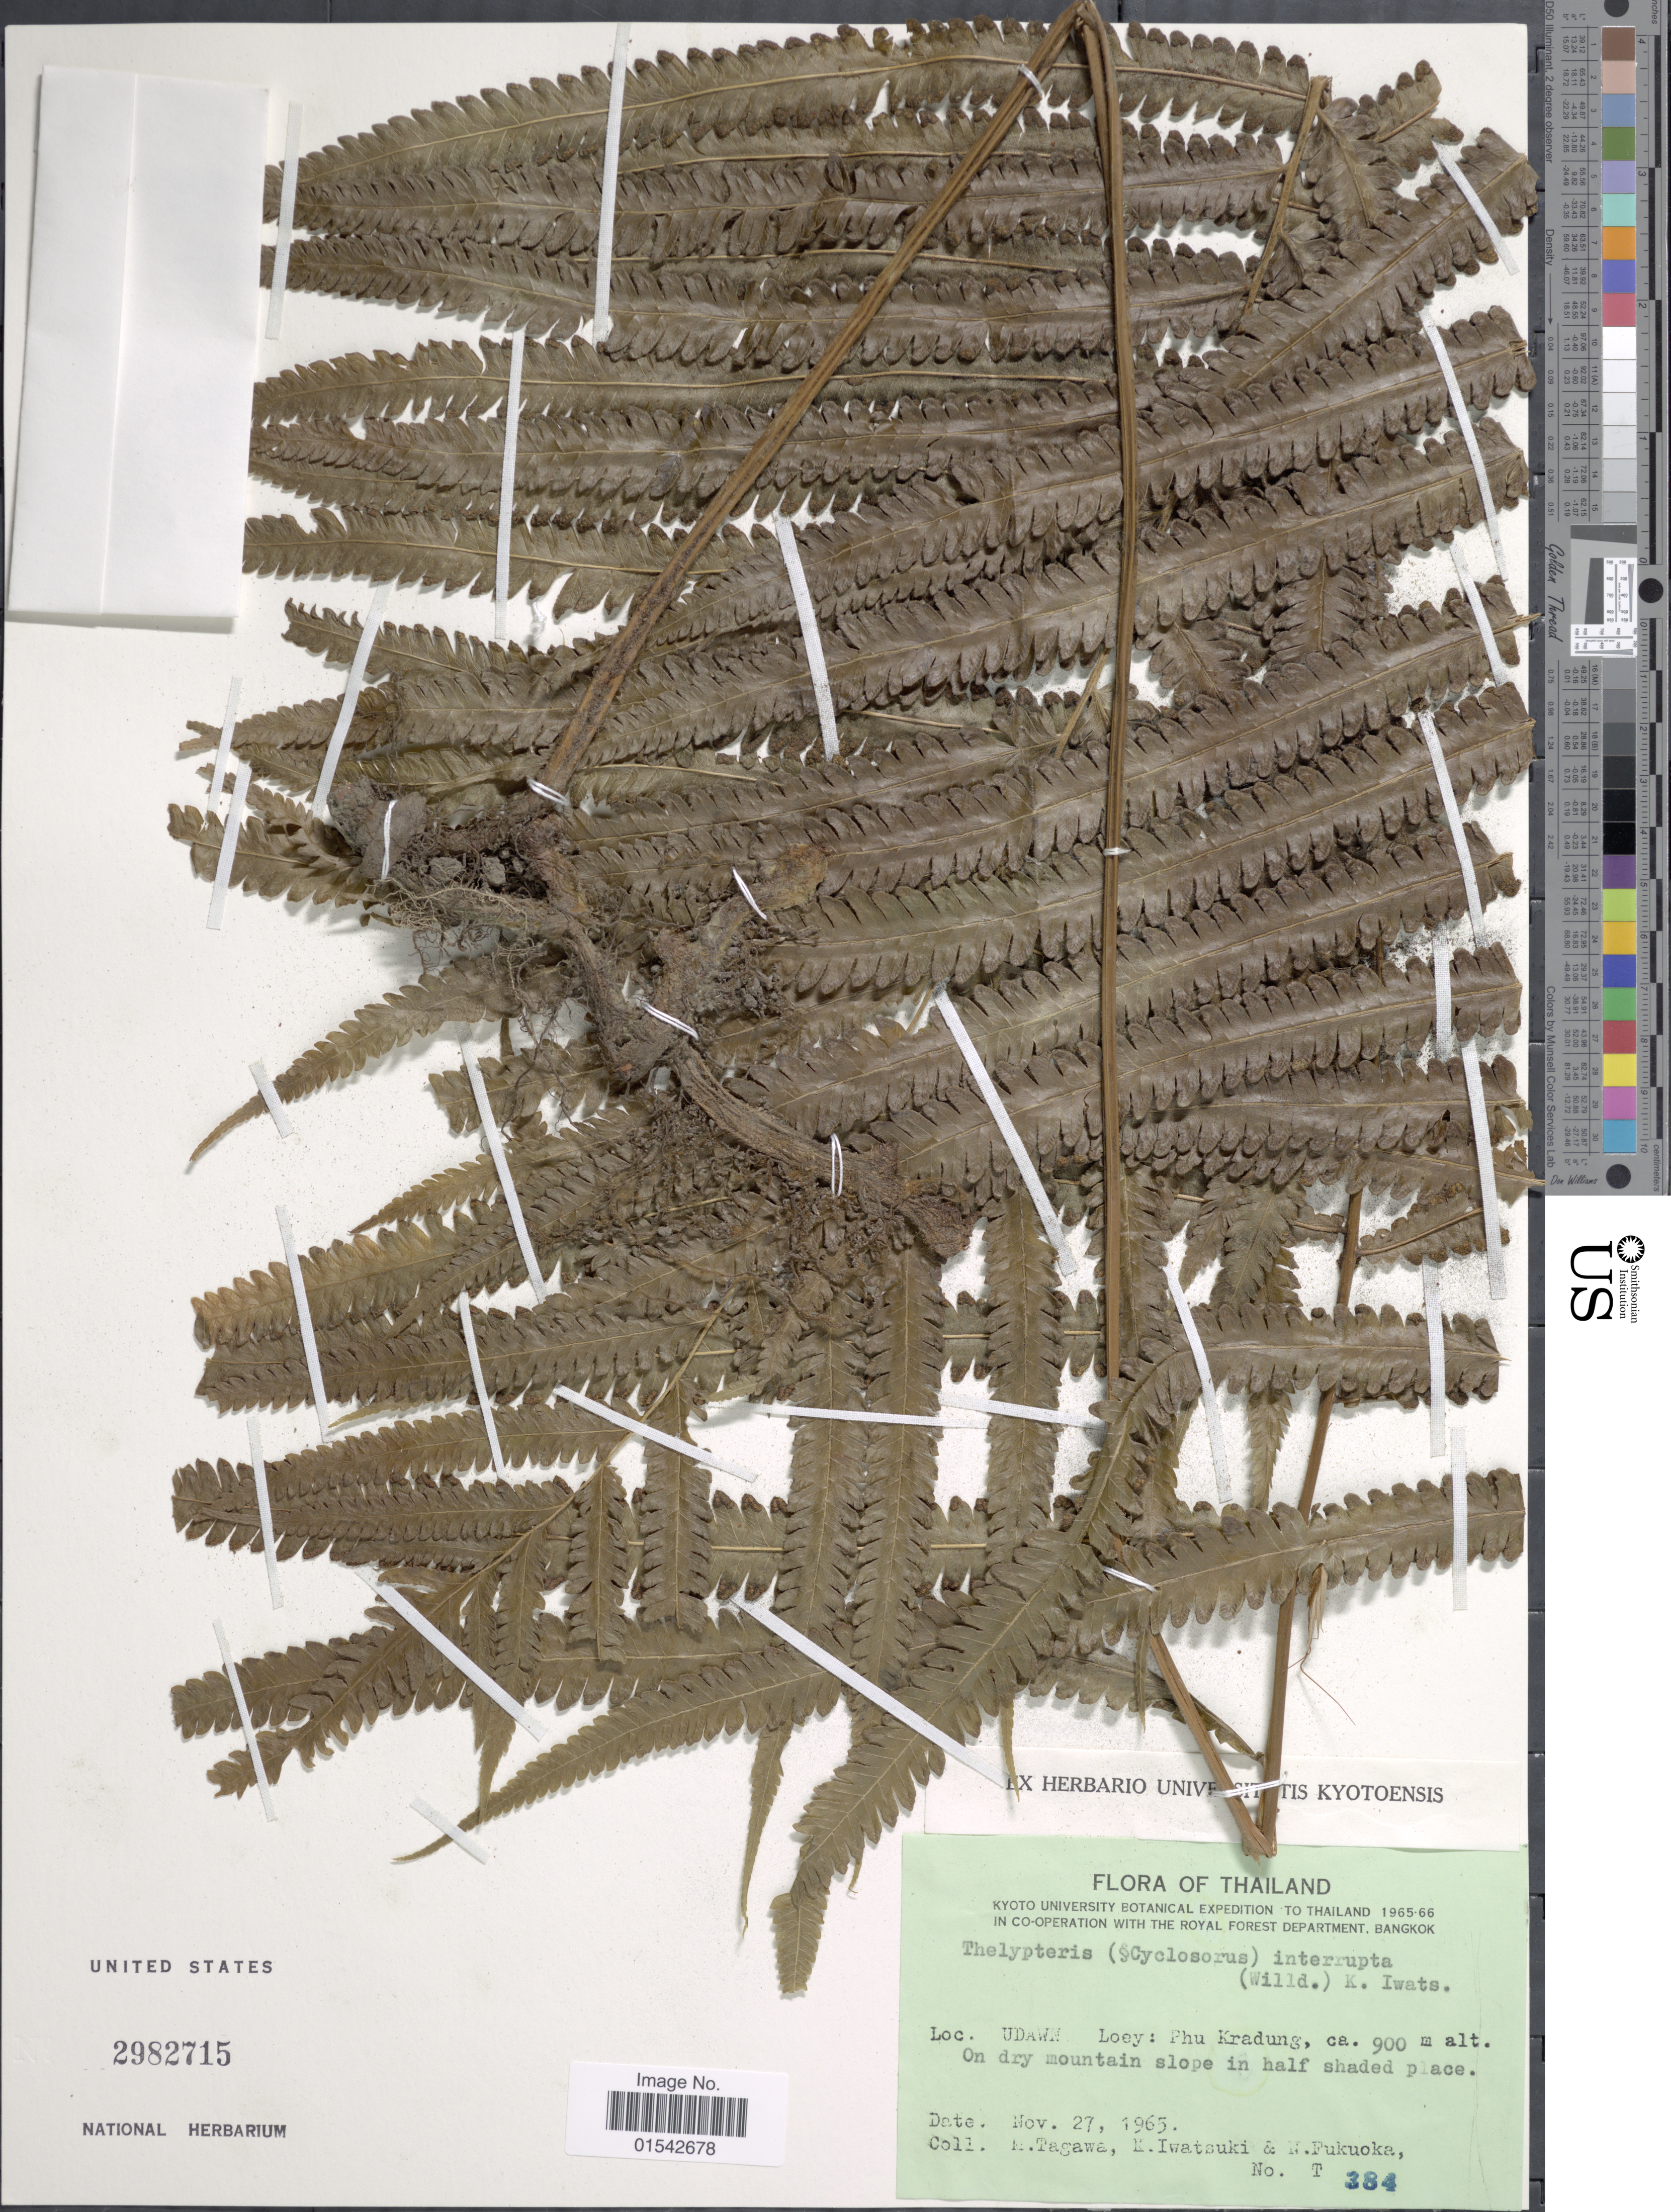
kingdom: Plantae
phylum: Tracheophyta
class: Polypodiopsida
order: Polypodiales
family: Thelypteridaceae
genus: Cyclosorus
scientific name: Cyclosorus interruptus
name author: (Willd.) H. Itô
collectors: M. Tagawa, K. Iwatsuki & N. Fukuoka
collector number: T384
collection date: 1965-11-27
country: Thailand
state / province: Loei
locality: Udawn, Loey: Phu Kradung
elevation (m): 900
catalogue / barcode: US 2982715